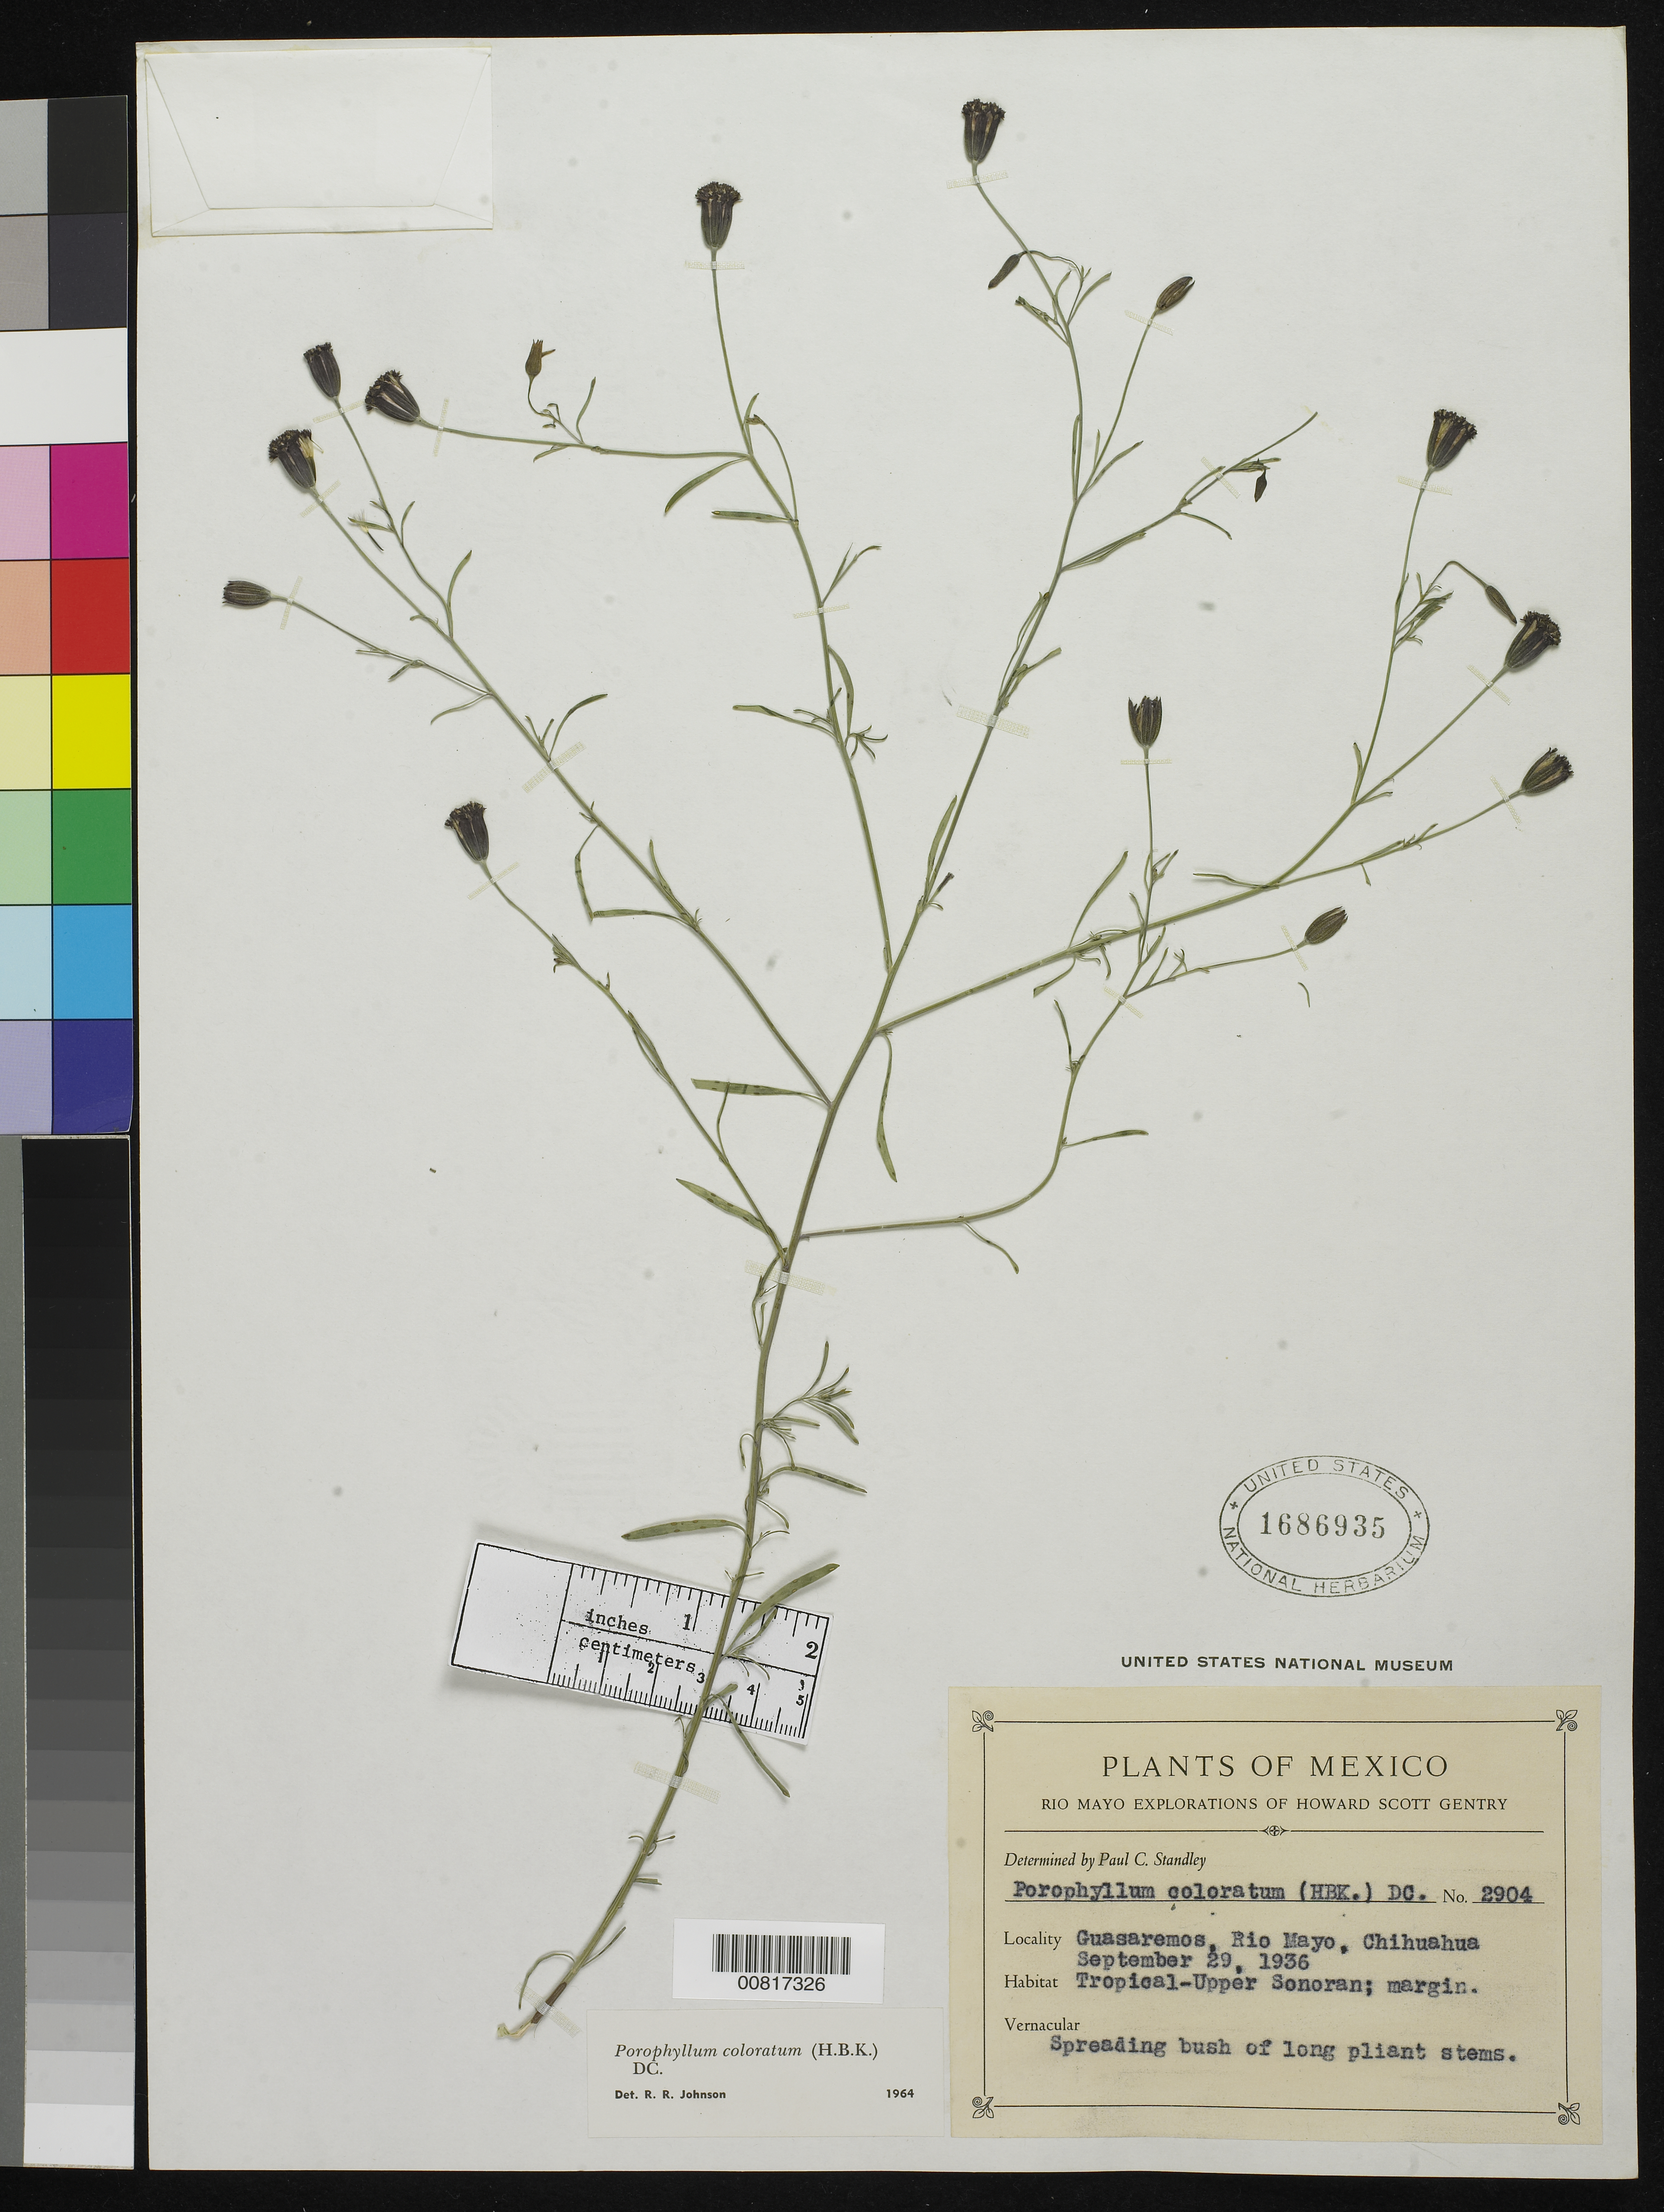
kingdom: Plantae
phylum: Tracheophyta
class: Magnoliopsida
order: Asterales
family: Asteraceae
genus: Porophyllum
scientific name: Porophyllum coloratum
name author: (Kunth) DC.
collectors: H. S. Gentry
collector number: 2904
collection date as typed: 29 Sep 1936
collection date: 1936-09-29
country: Mexico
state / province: Chihuahua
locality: Guasaremos, Rio Mayo, Chihuahua.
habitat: Tropical-Upper Sonoran; margin.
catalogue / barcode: US 1686935